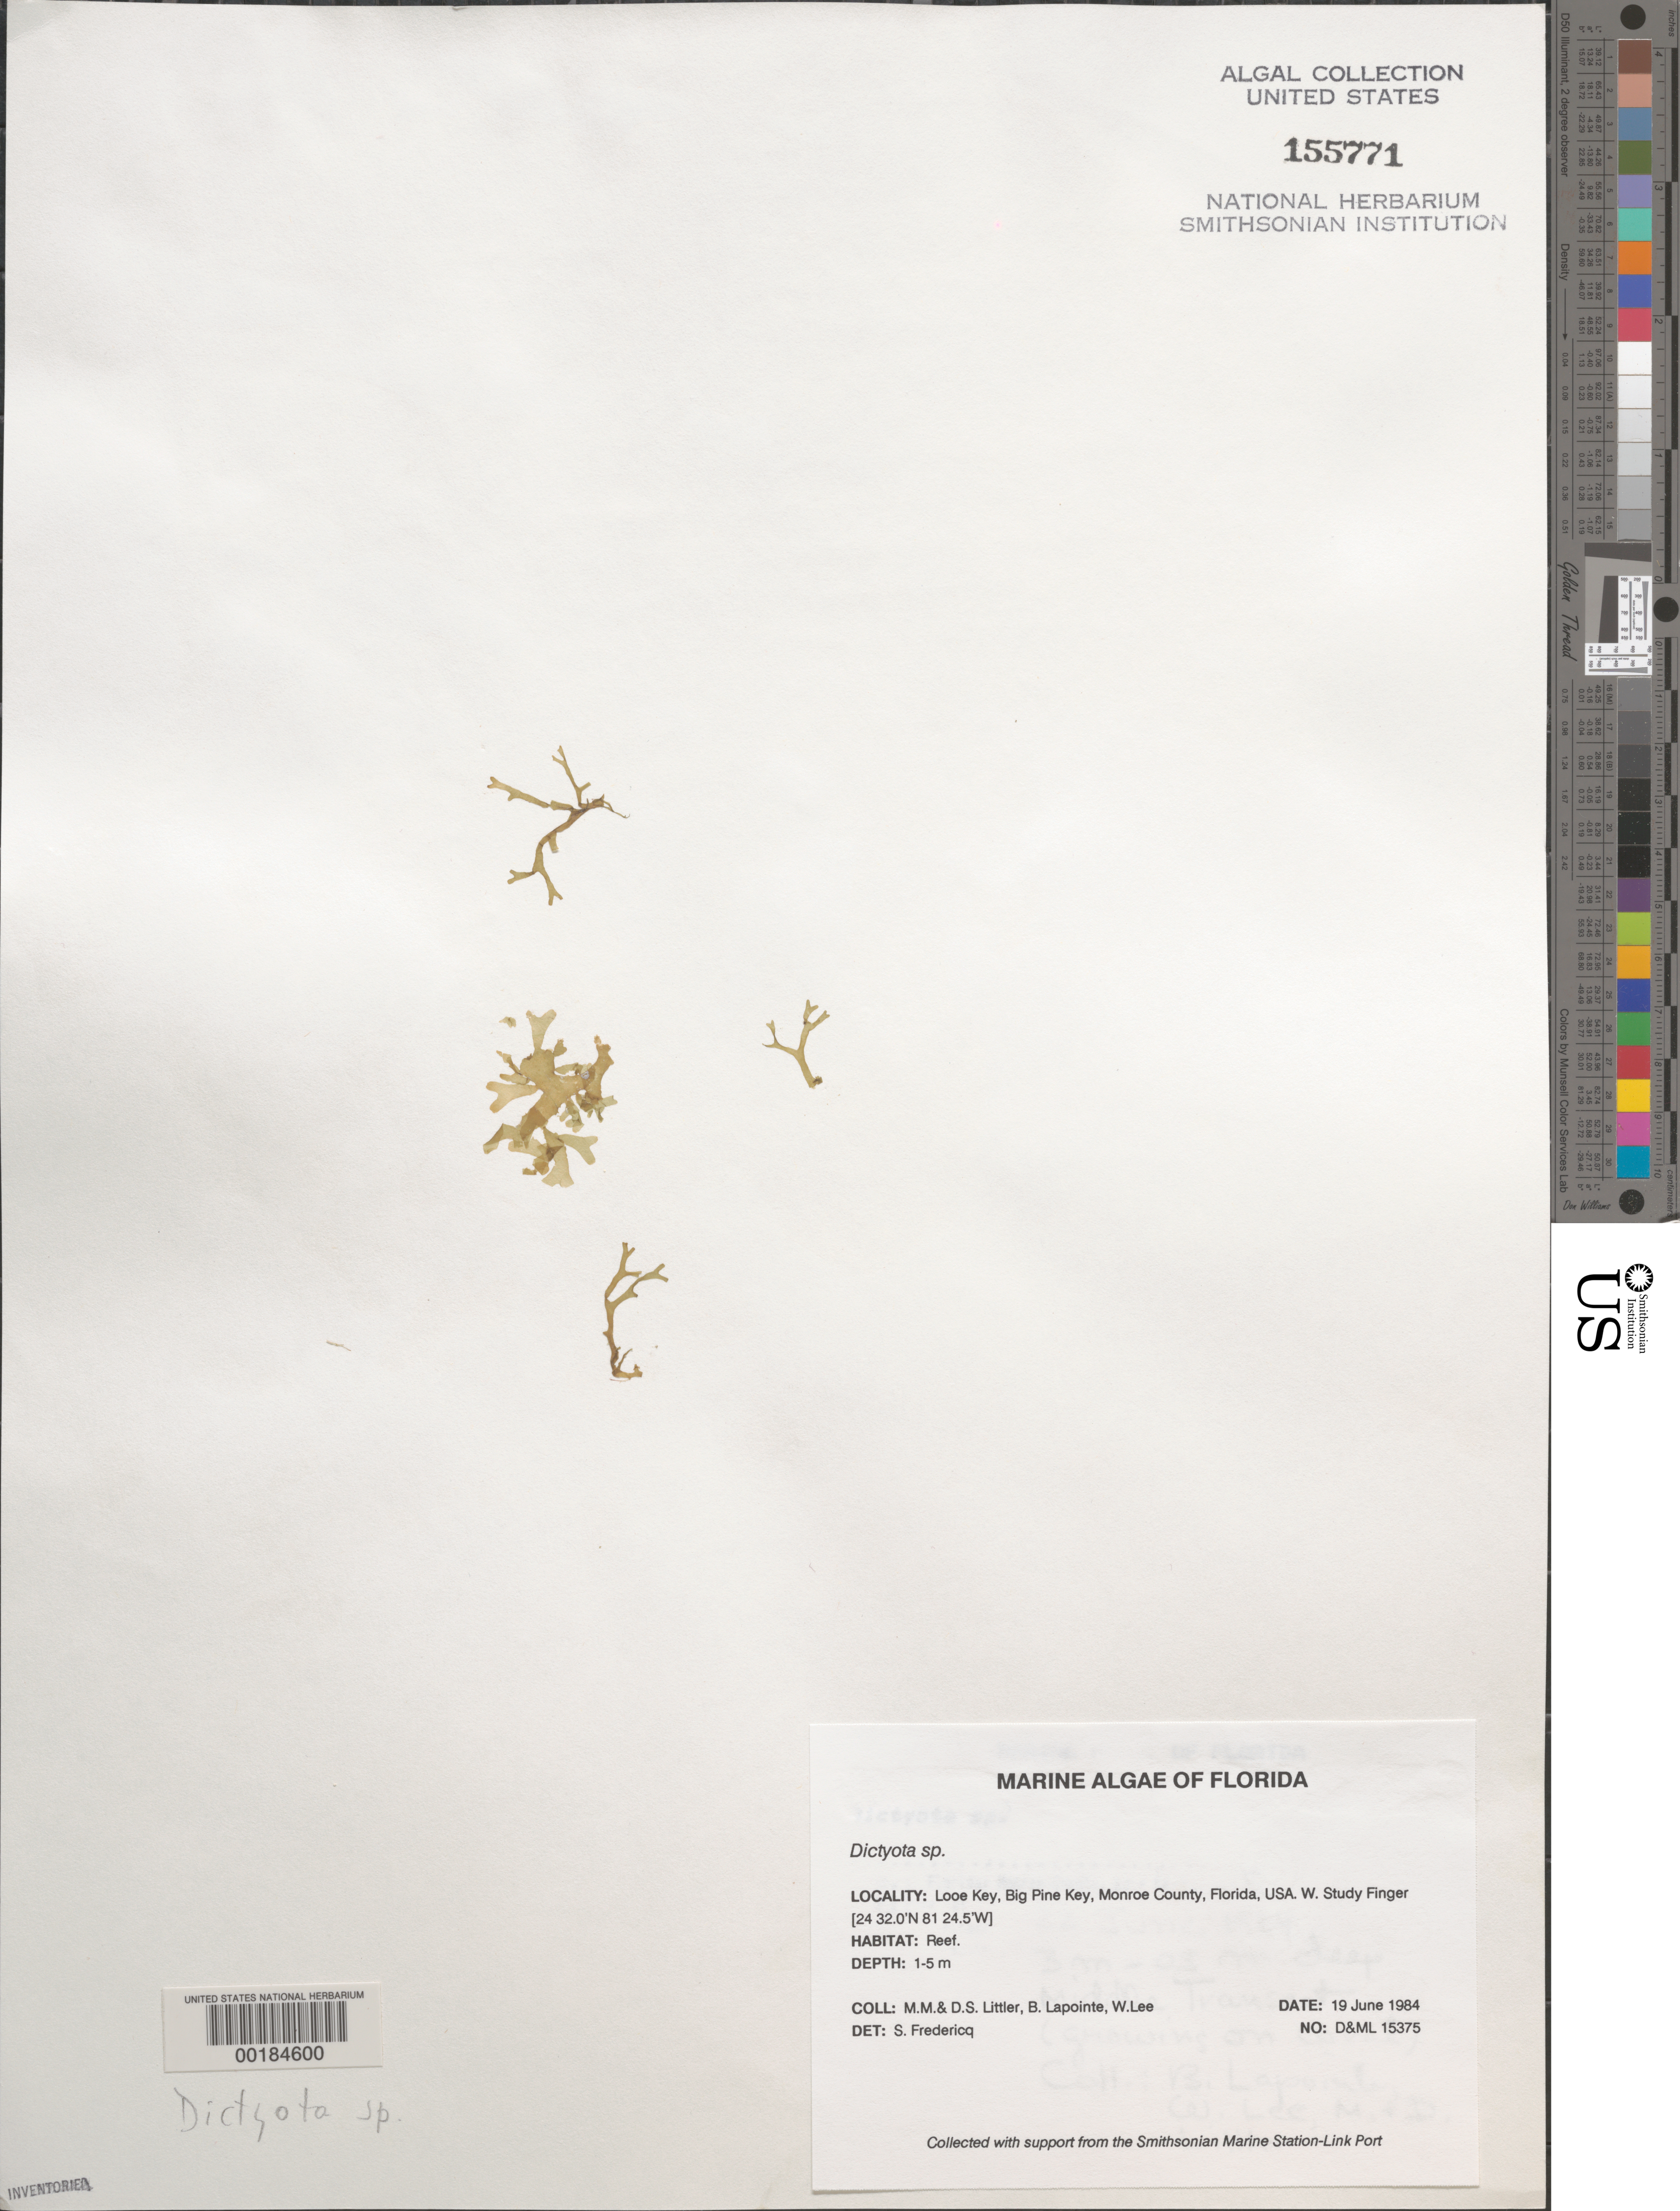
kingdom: Chromista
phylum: Ochrophyta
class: Phaeophyceae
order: Dictyotales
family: Dictyotaceae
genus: Dictyota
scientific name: Dictyota sp.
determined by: Fredericq, S.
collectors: M. M. Littler, D. S. Littler, B. Lapointe & W. Lee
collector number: D&ML 15375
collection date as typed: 19 Jun 1984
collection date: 1984-06-19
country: United States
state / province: Florida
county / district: Monroe County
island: Looe Key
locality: Looe Key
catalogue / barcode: US 155771